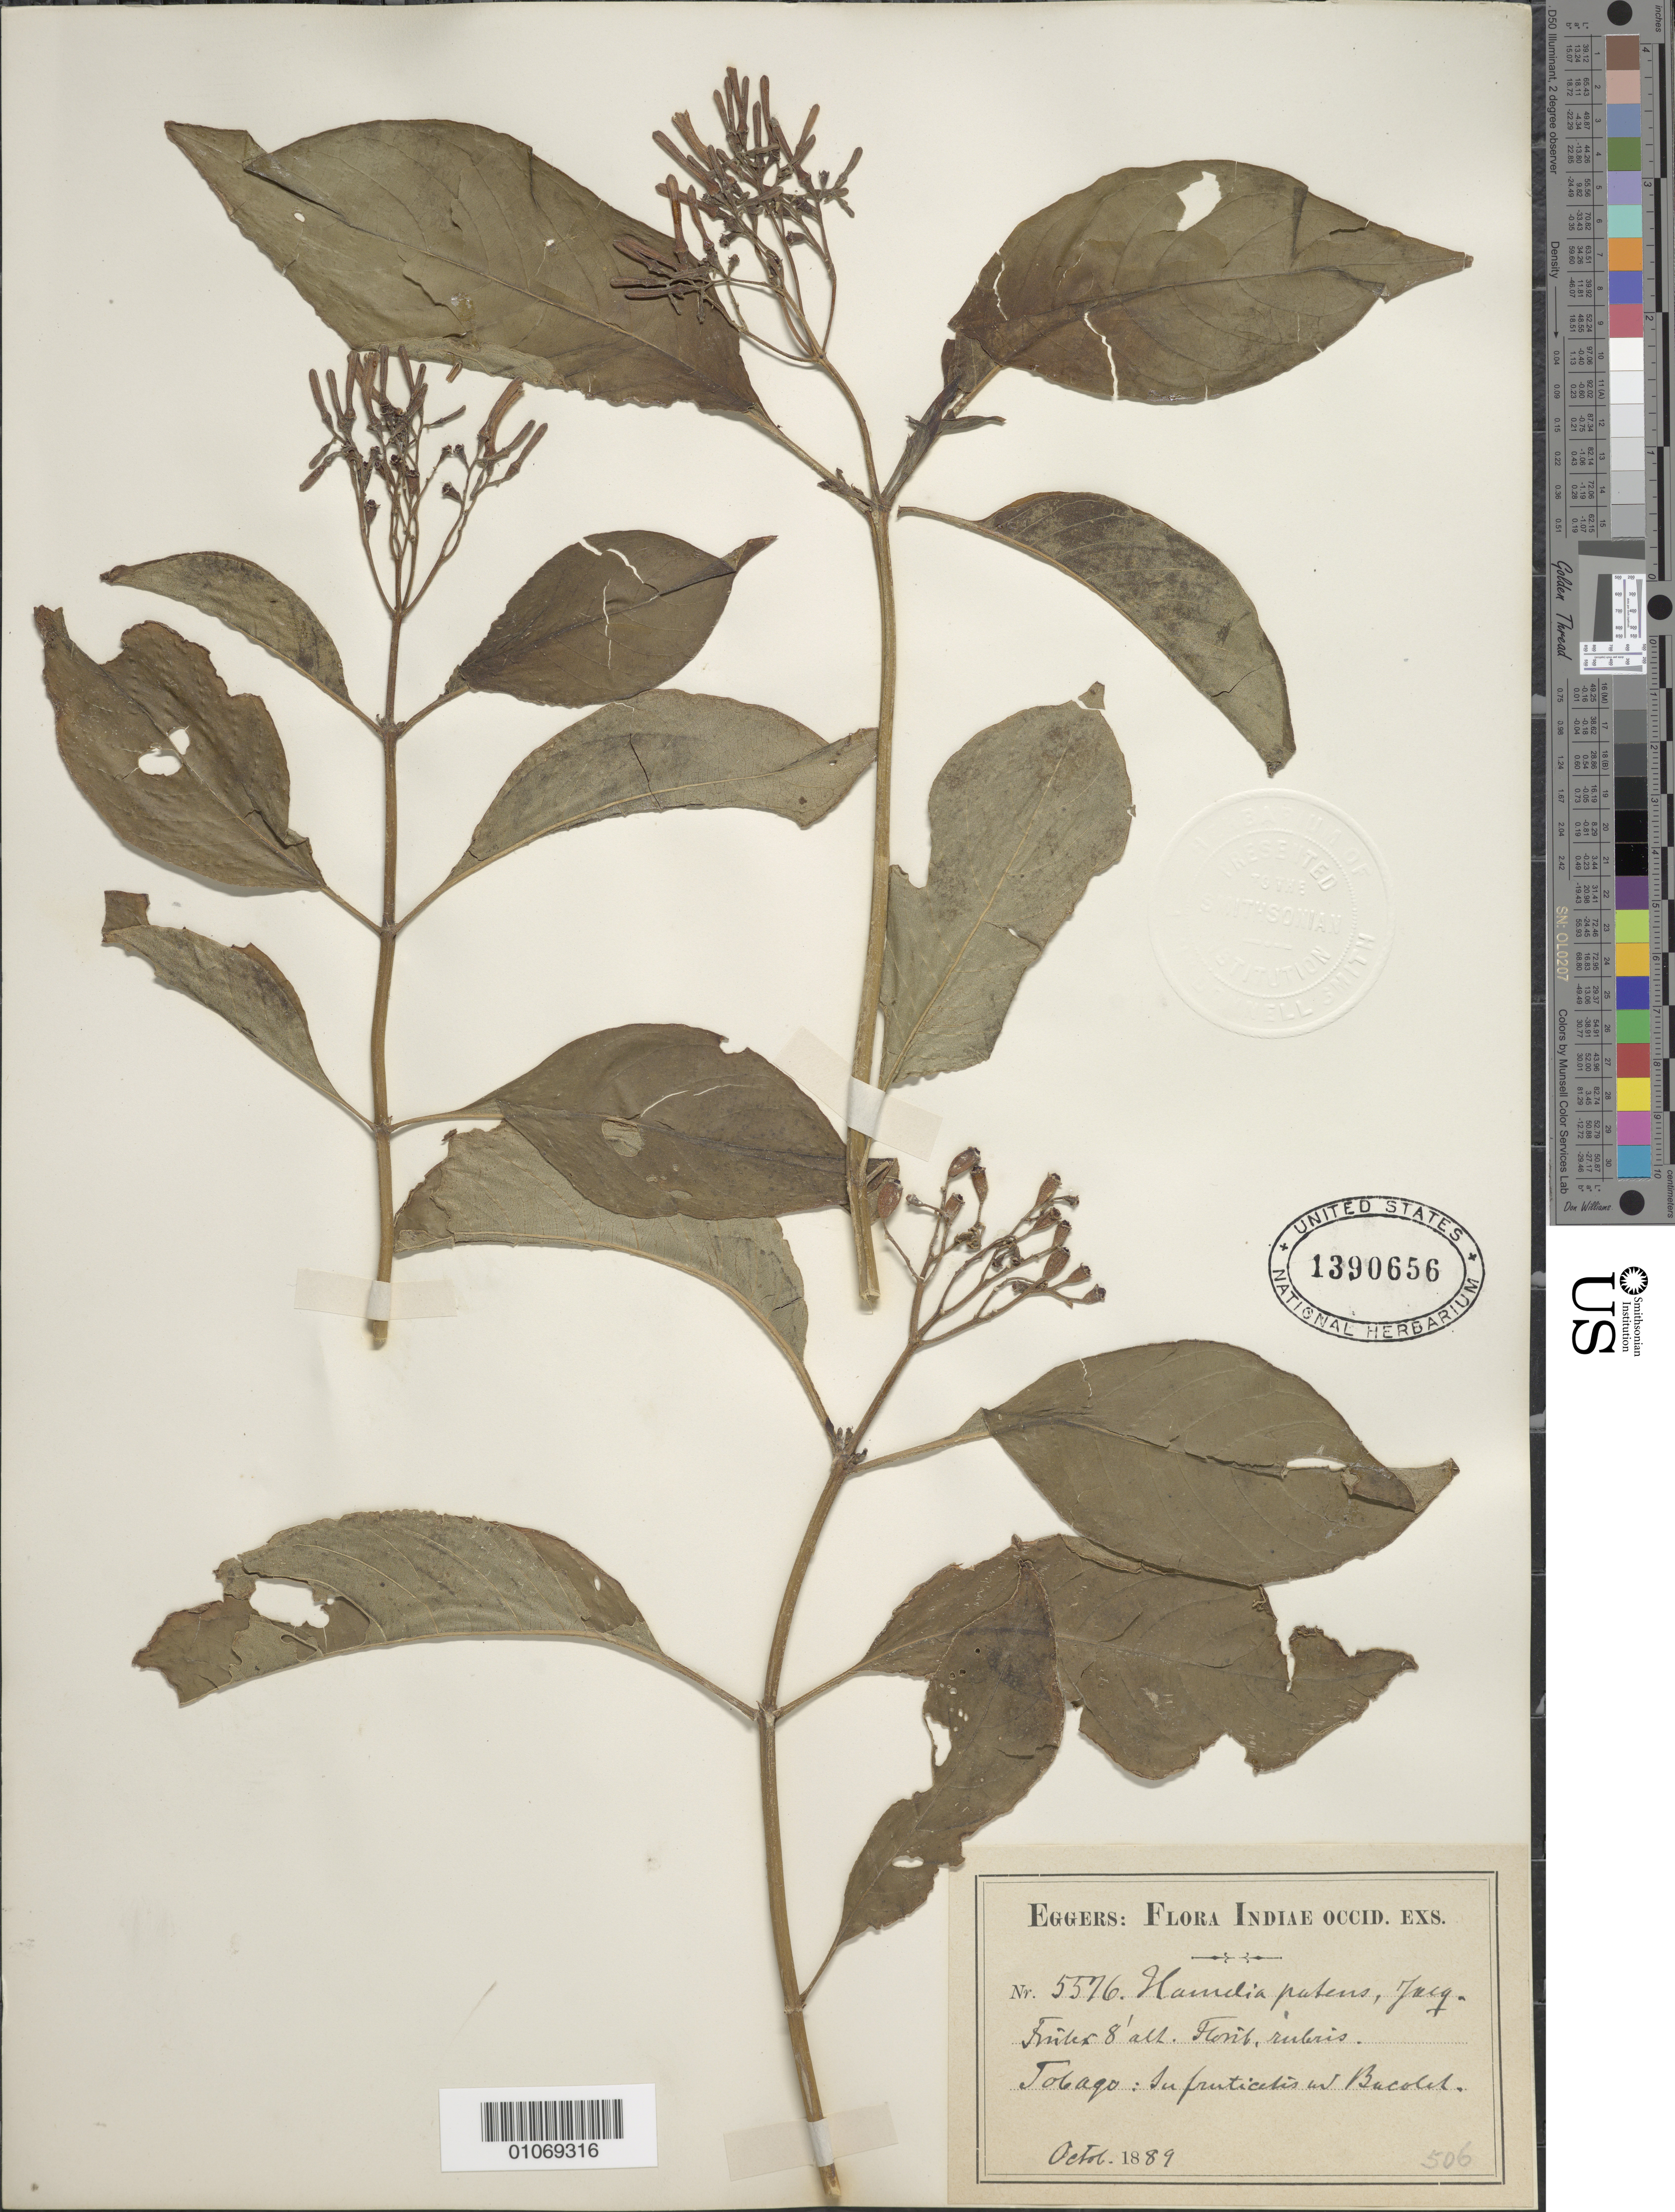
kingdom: Plantae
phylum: Tracheophyta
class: Magnoliopsida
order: Gentianales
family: Rubiaceae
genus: Hamelia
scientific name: Hamelia patens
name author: Jacq.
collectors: H. F. A. von Eggers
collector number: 5576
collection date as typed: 01 Oct 1889 to 31 Oct 1889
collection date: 1889-10-01/1889-10-31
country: Trinidad and Tobago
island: Tobago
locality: Bacolet?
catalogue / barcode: US 1390656